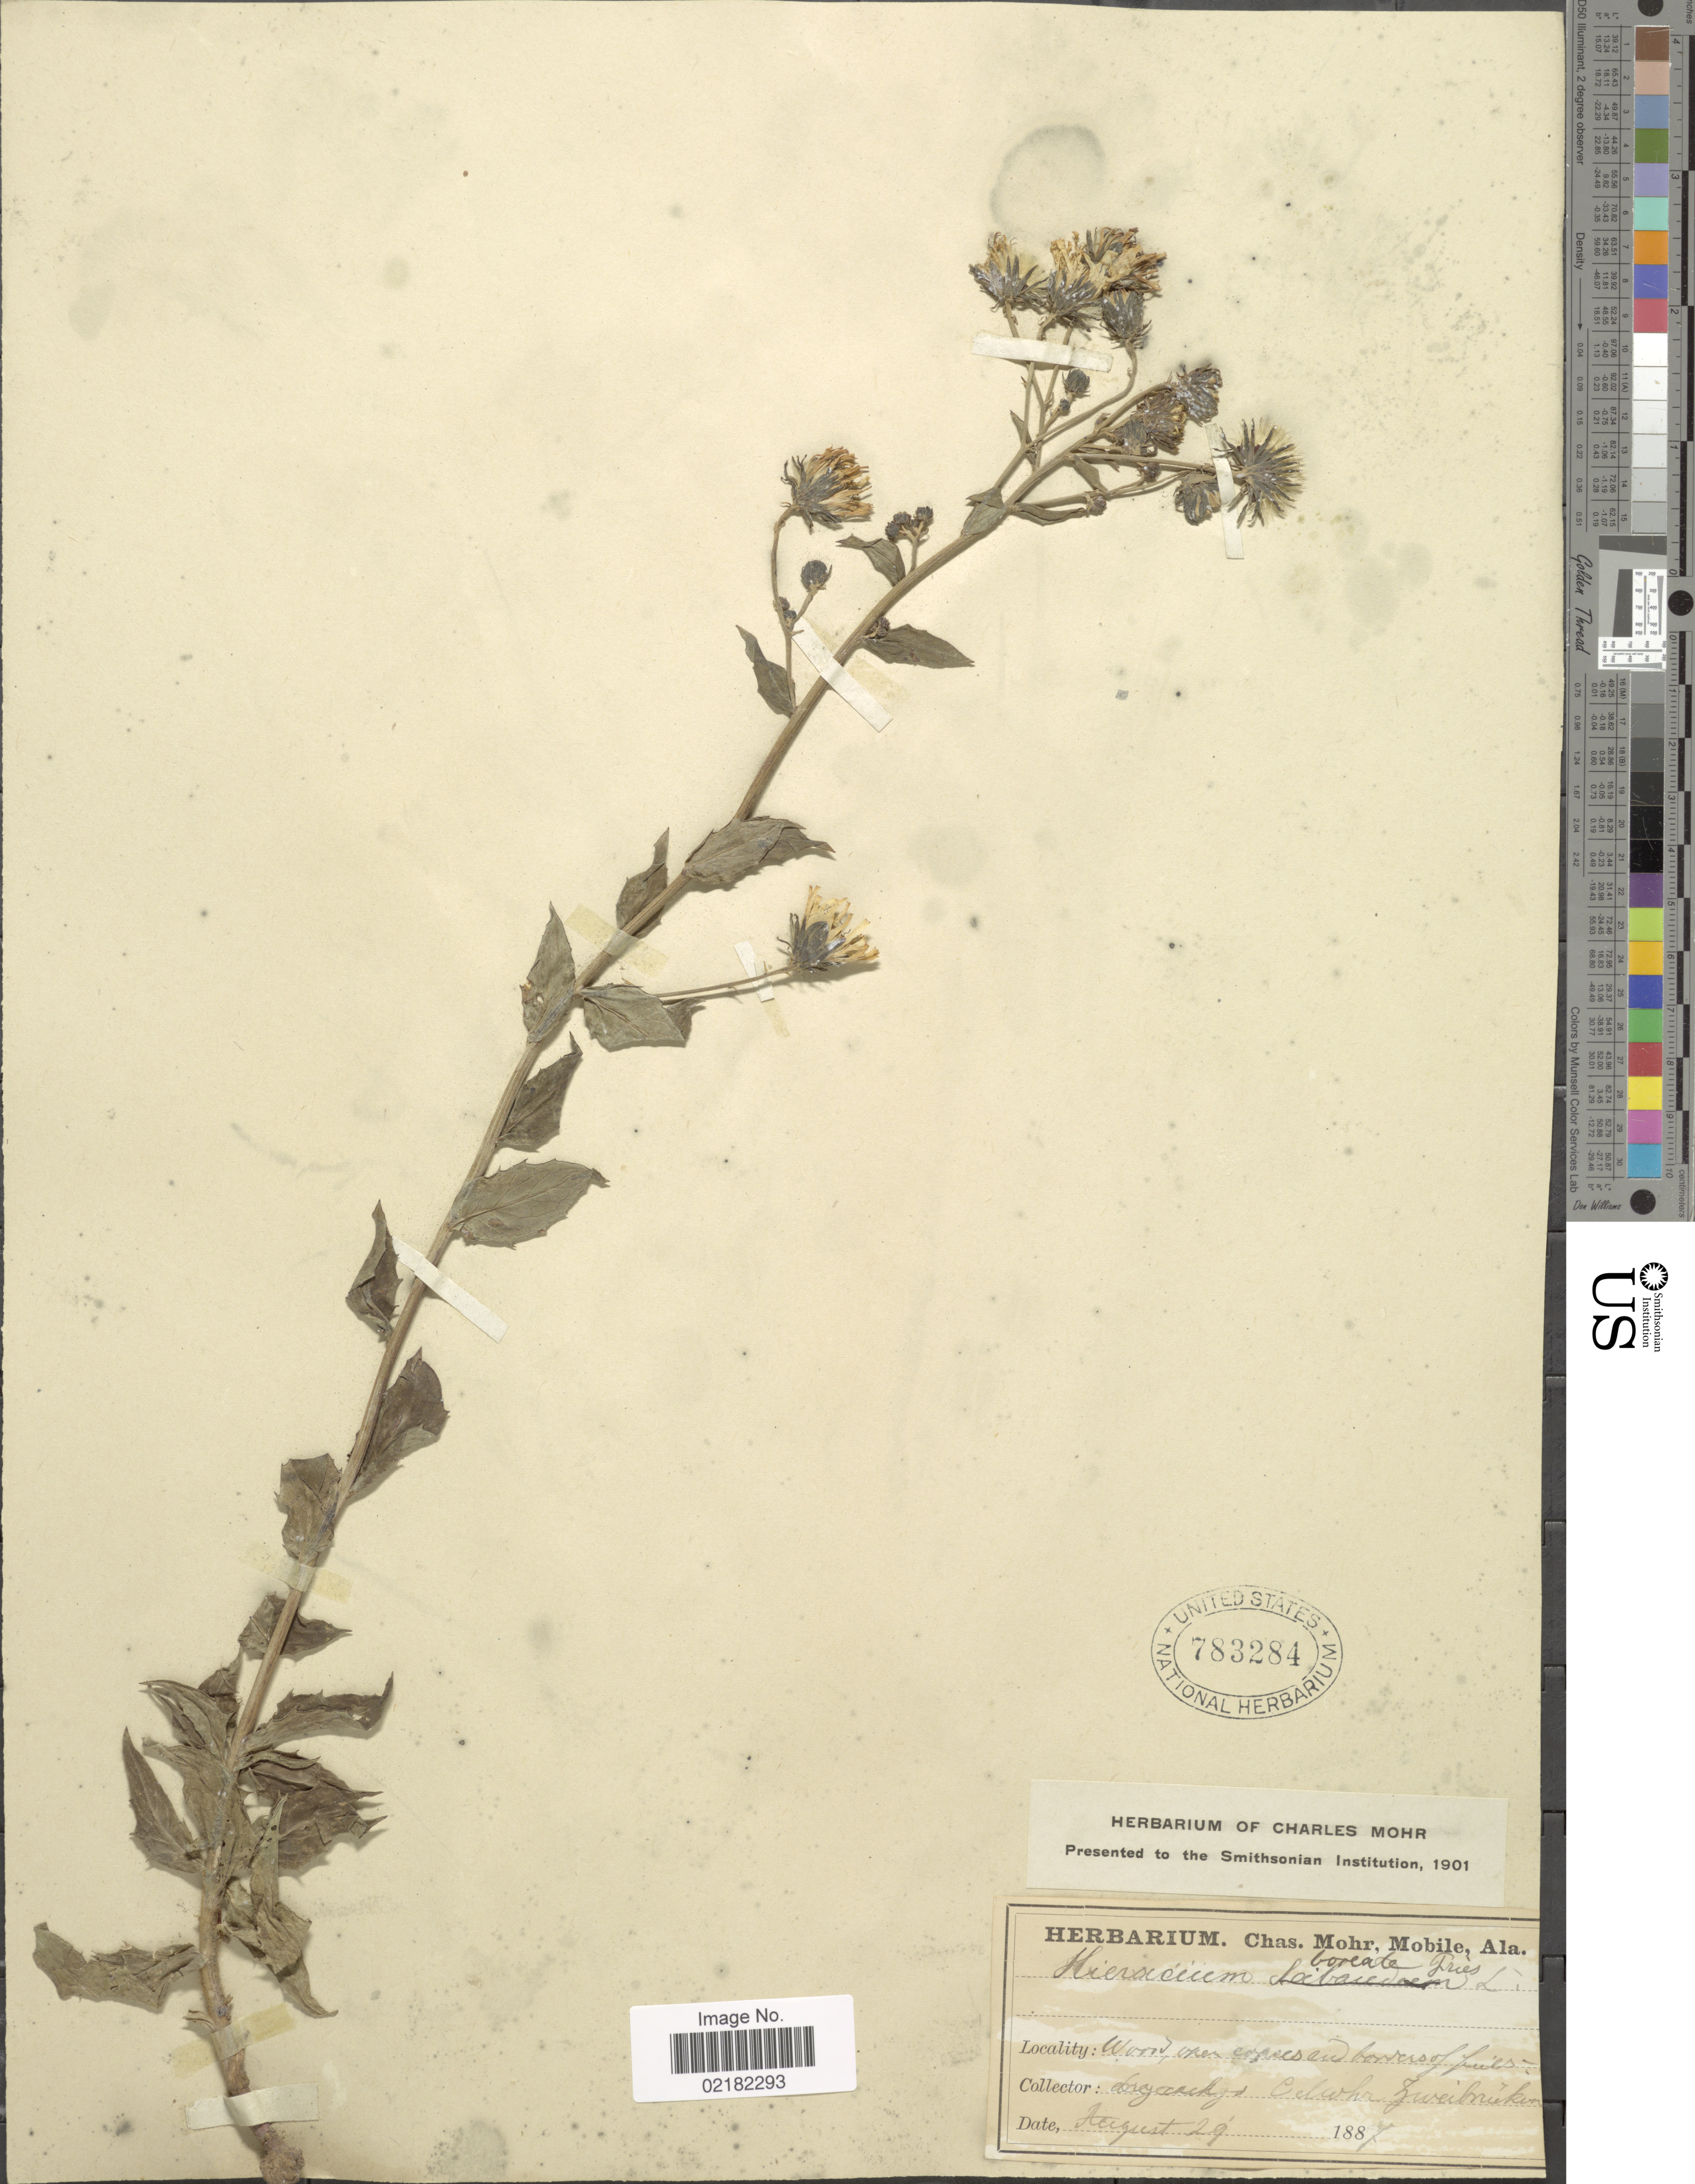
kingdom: Plantae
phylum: Tracheophyta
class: Magnoliopsida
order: Asterales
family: Asteraceae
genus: Hieracium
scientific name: Hieracium sabaudum subsp. boreale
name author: (Fr.) Hayek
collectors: C. T. Mohr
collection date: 1887-08-29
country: Germany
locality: Wood, oren corses and borris of fuils, Zweibrücken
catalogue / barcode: US 783284